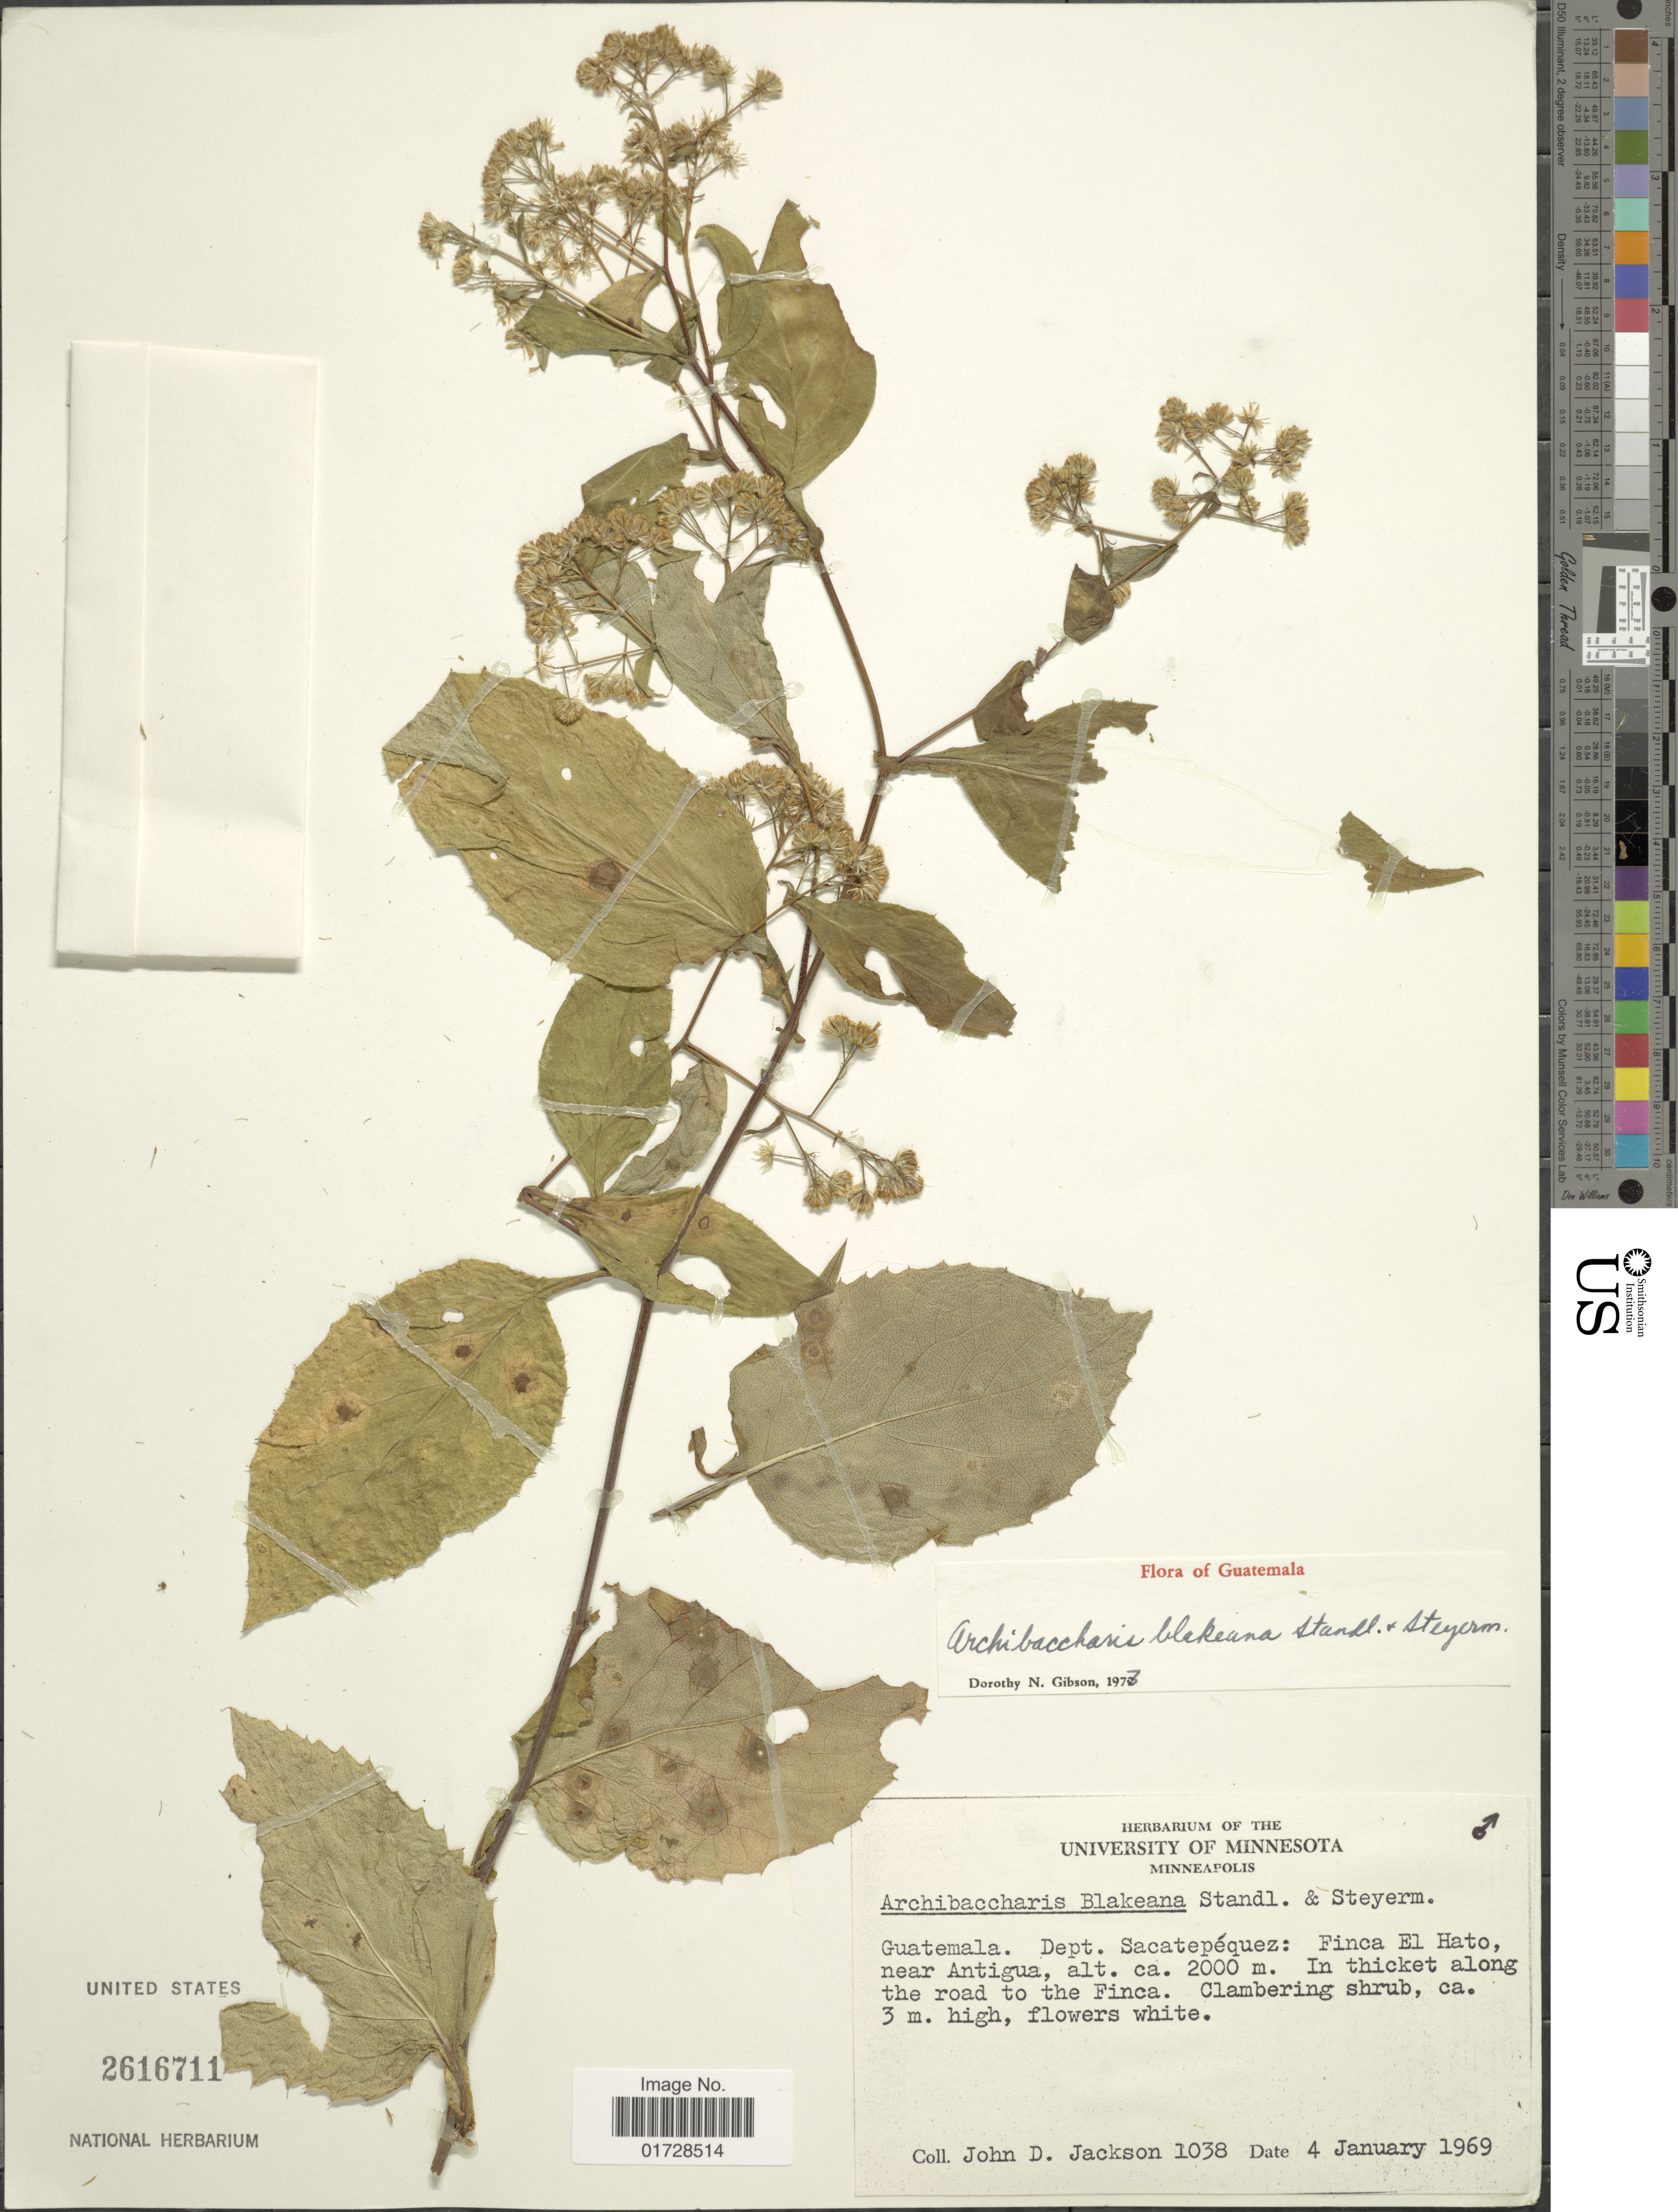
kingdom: Plantae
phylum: Tracheophyta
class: Magnoliopsida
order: Asterales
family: Asteraceae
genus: Archibaccharis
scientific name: Archibaccharis blakeana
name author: Standl. & Steyerm.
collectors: J. Jackson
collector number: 1038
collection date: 1969-01-04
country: Guatemala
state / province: Sacatepéquez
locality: Finca El Hato, near Antigua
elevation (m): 2000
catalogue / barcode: US 2616711